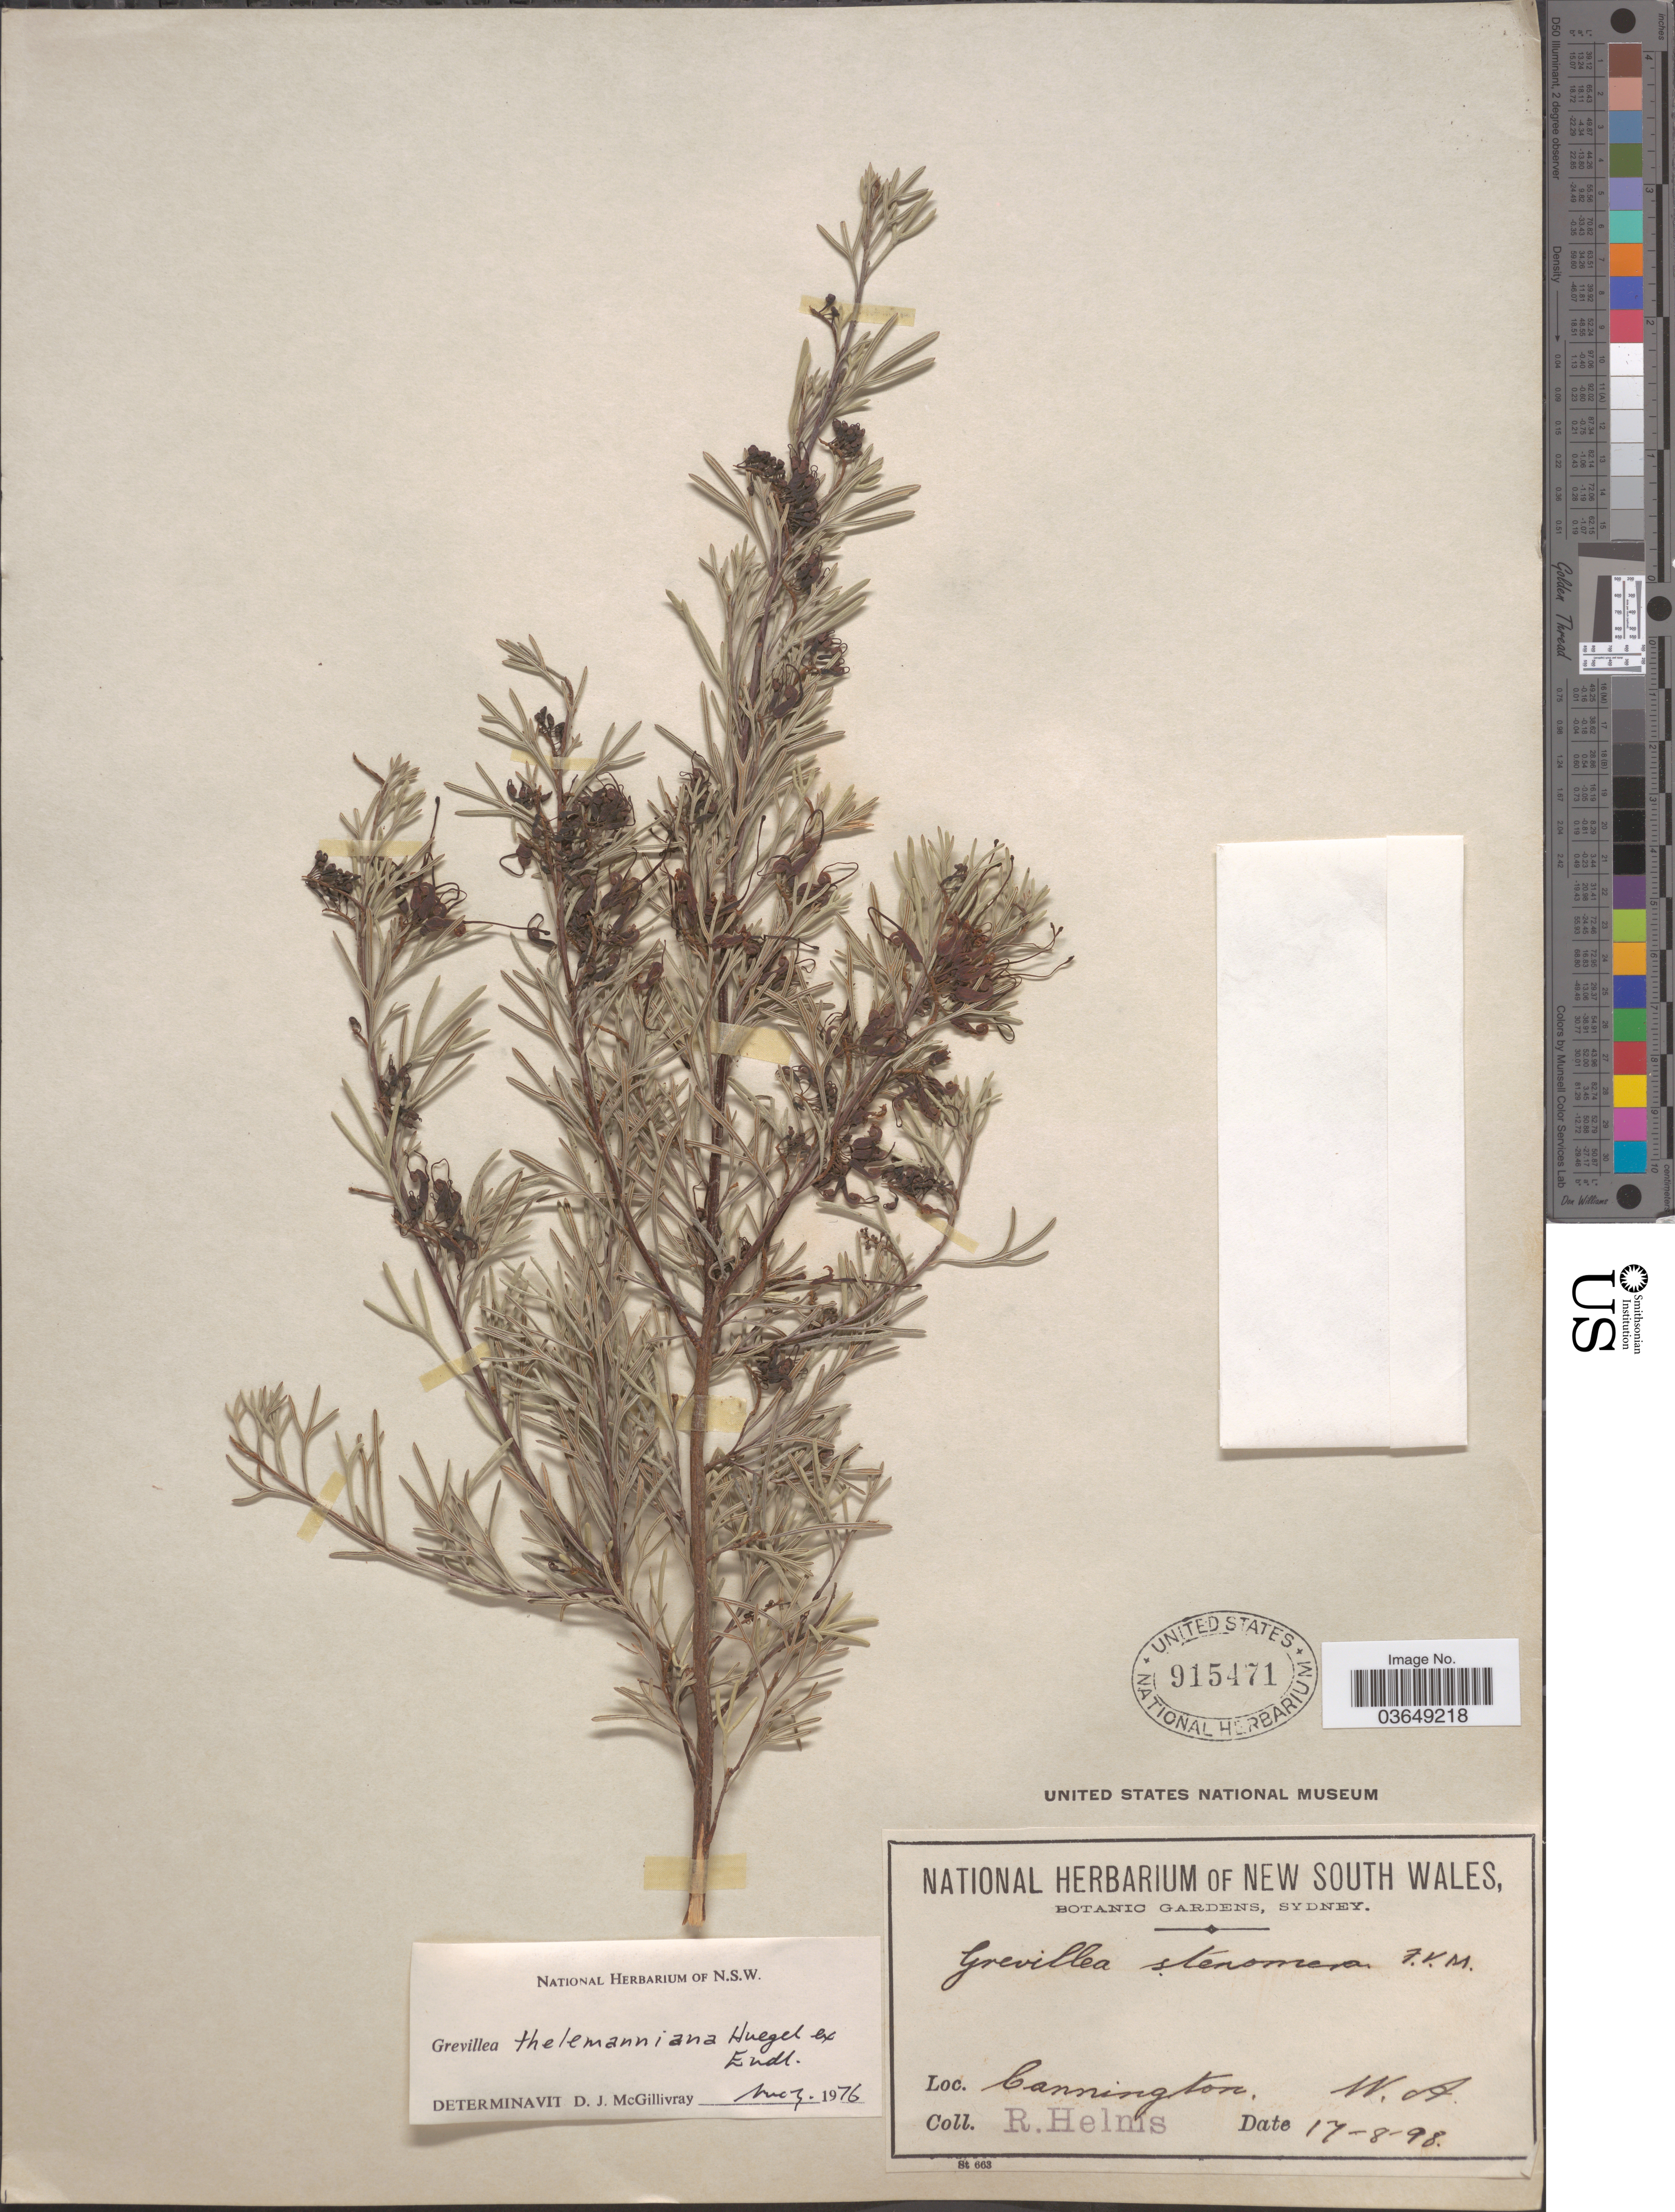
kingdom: Plantae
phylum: Tracheophyta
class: Magnoliopsida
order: Proteales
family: Proteaceae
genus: Grevillea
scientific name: Grevillea thelemanniana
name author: Hügel ex Lindl.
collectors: R. Helms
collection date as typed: Transcribed d/m/y: 17/8/98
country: Australia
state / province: Western Australia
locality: Cannington.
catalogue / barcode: US 915471